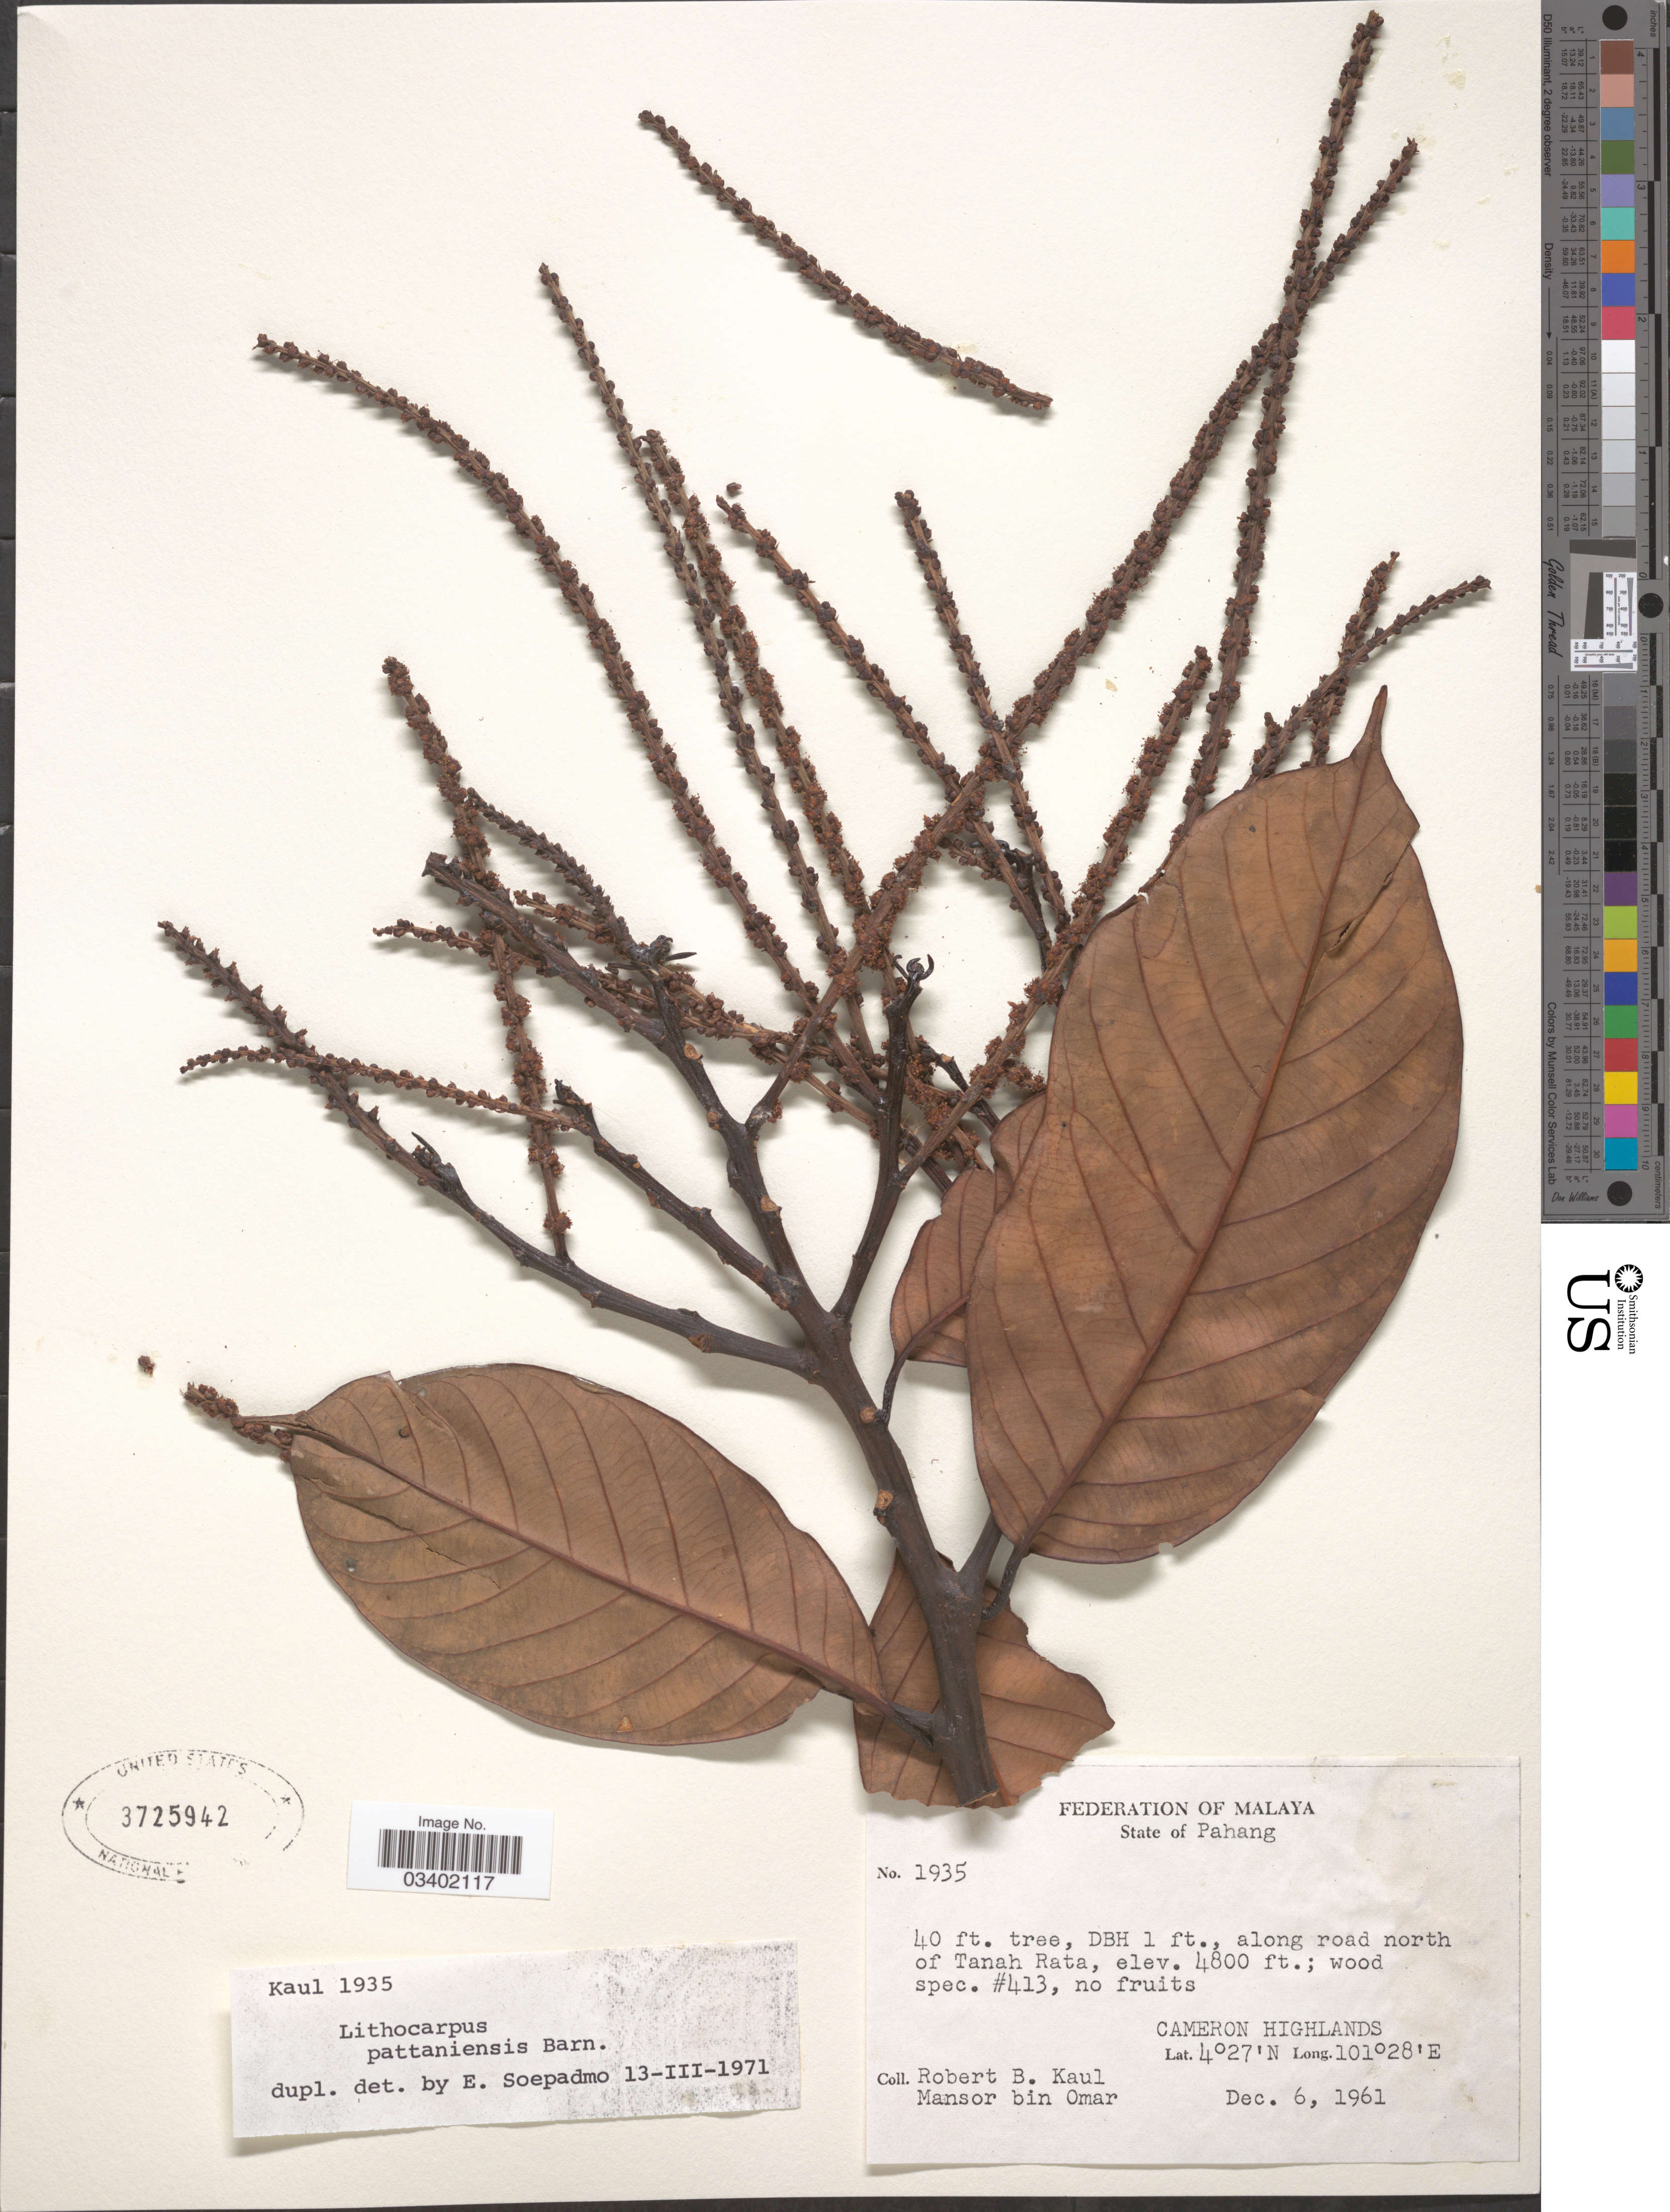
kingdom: Plantae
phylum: Tracheophyta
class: Magnoliopsida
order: Fagales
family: Betulaceae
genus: Betula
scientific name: Betula pattaniensis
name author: Barnett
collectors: R. Kaul & M. Omar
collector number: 1935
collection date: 1961-12-06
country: Malaysia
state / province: Pahang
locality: Federation of Malaya. Along road north of Tanah Rata, Cameron Highlands.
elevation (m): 1463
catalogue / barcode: US 3725942